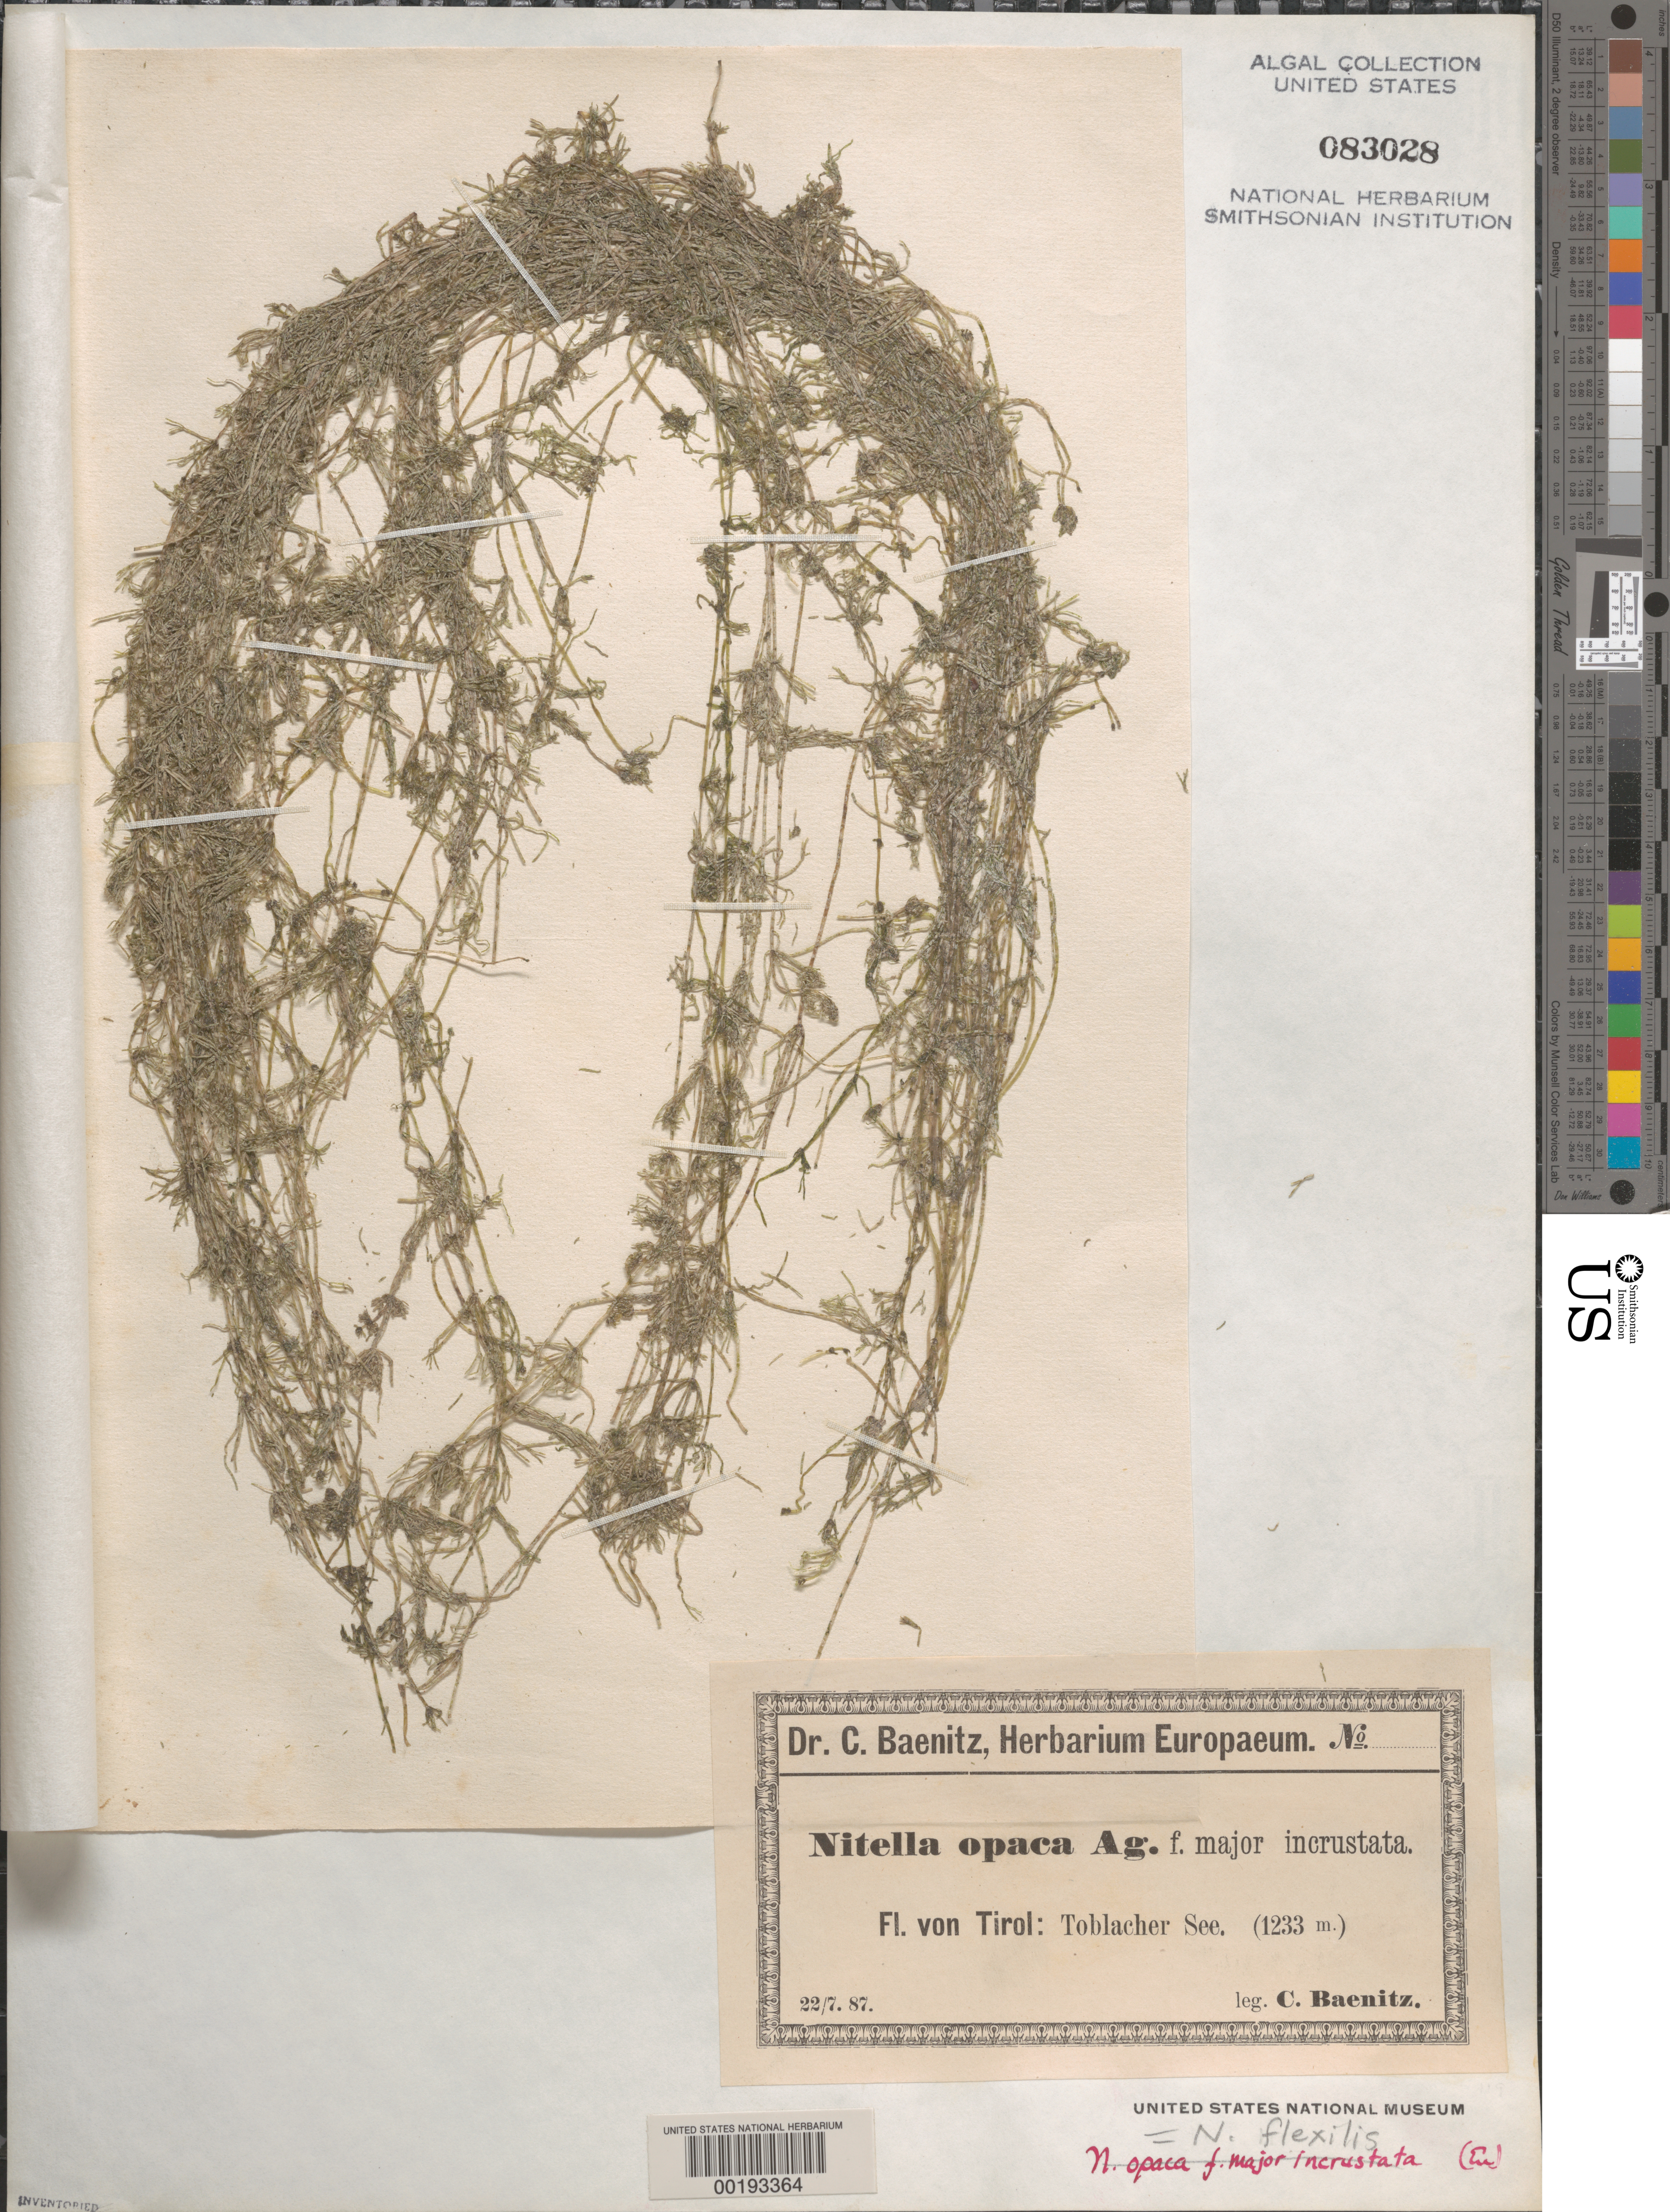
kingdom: Plantae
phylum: Charophyta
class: Charophyceae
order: Charales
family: Characeae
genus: Nitella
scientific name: Nitella flexilis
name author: (L.) C. Agardh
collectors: C. G. Baenitz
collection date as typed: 22 Jul 1887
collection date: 1887-07-22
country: Austria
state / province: Tirol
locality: Toblachersee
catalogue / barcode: US 83028